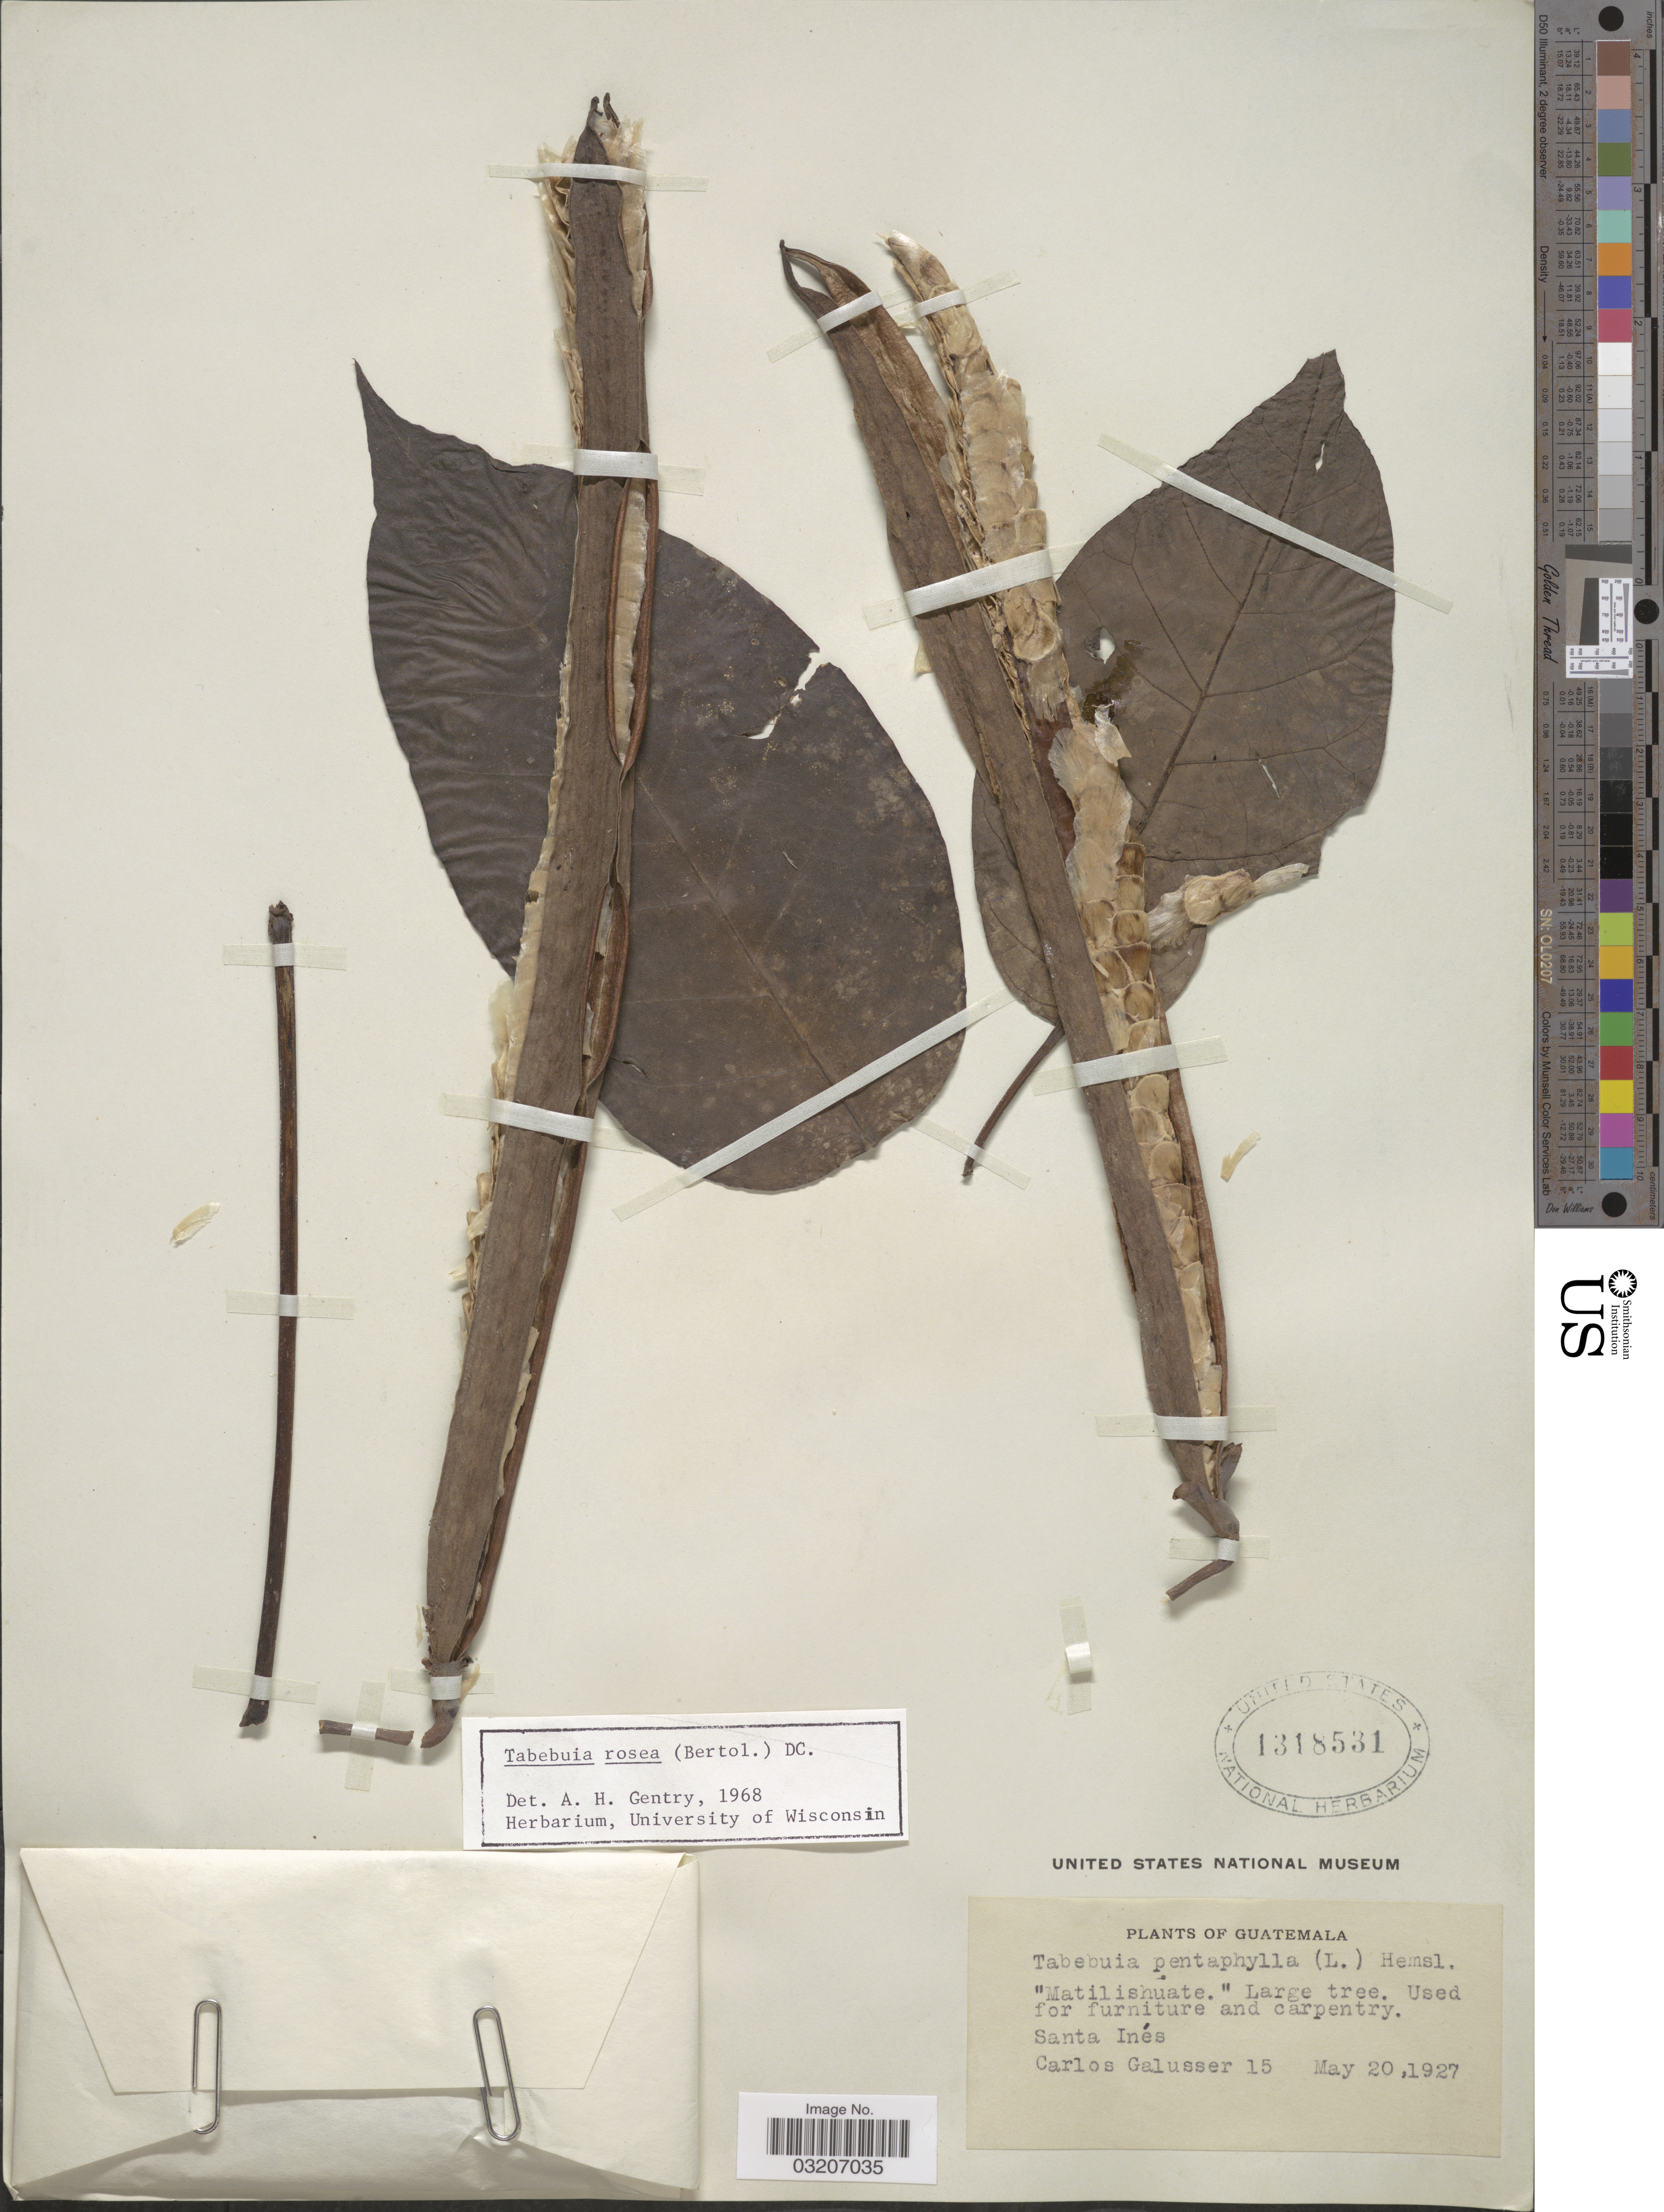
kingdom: Plantae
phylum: Tracheophyta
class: Magnoliopsida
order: Lamiales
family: Bignoniaceae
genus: Tabebuia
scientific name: Tabebuia rosea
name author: (Bertol.) DC.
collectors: C. Galusser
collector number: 15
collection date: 1927-05-20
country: Guatemala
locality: Santa Inés.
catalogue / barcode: US 1318531